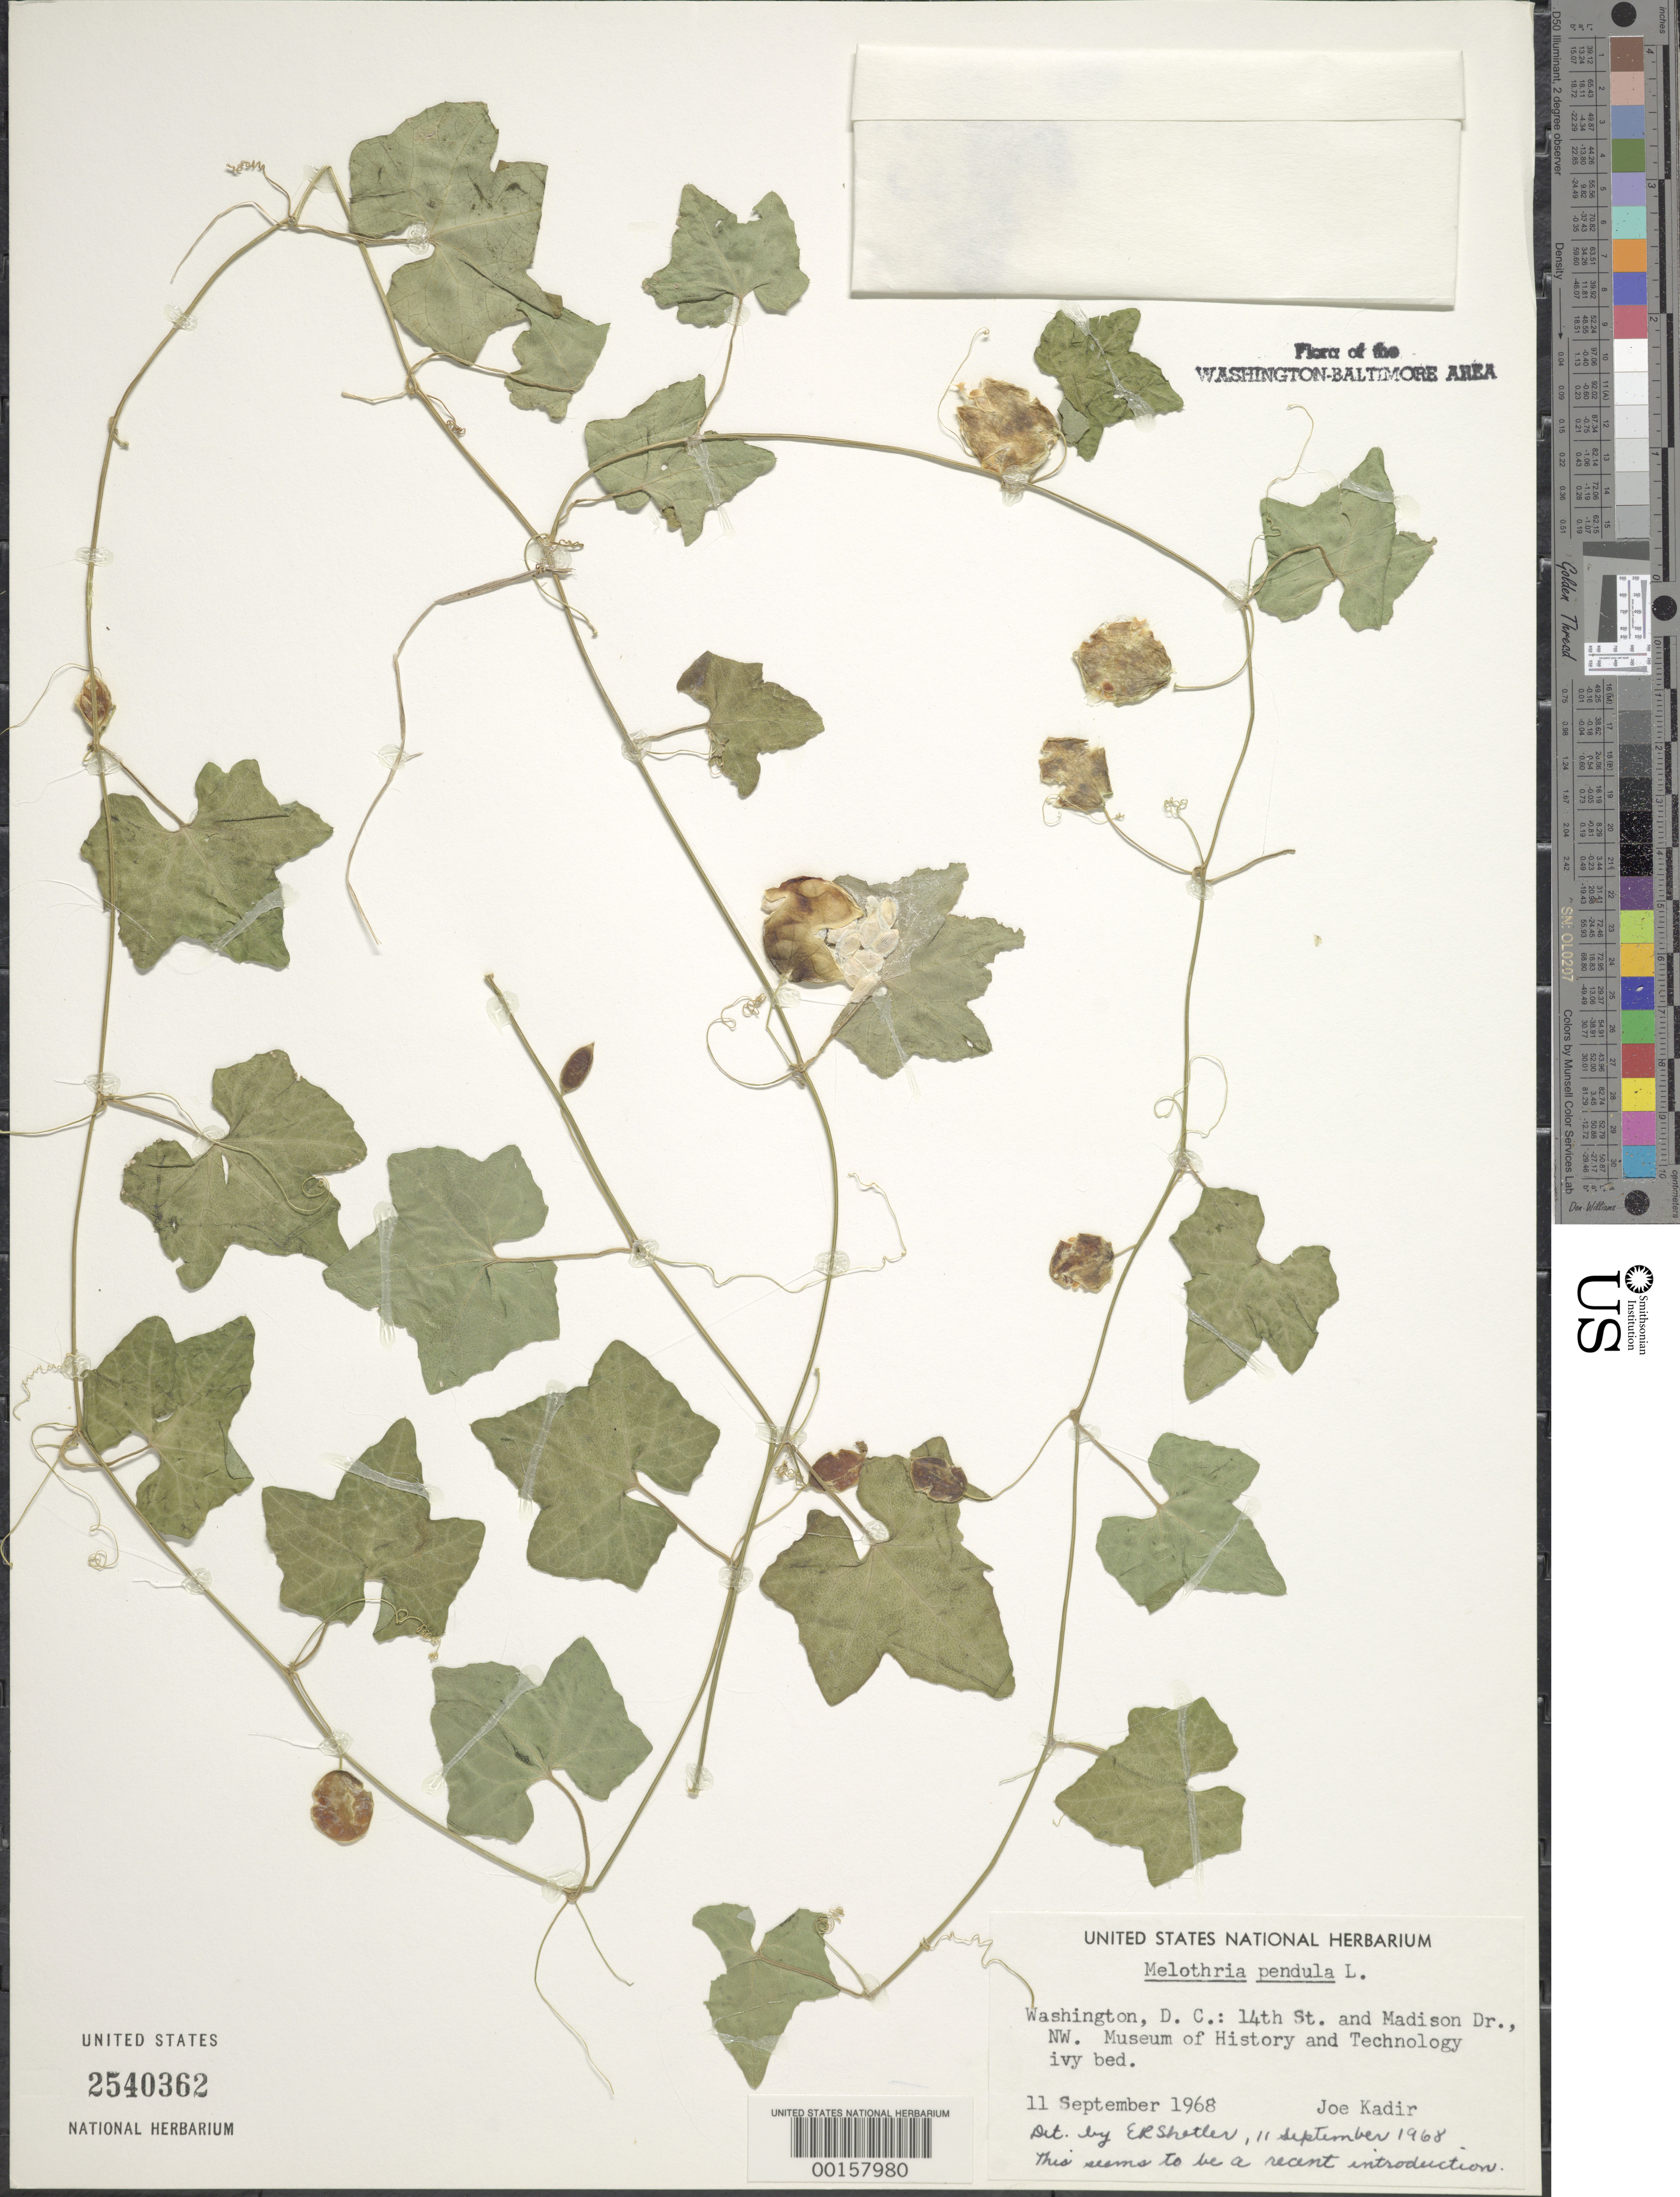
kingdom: Plantae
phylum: Tracheophyta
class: Magnoliopsida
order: Cucurbitales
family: Cucurbitaceae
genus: Melothria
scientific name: Melothria pendula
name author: L.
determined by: Shetler, Elaine R.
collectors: J. Kadir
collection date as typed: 11 Sep 1968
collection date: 1968-09-11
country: United States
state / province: District of Columbia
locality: Museum of History and Tech. Ivy Bed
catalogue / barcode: US 2540362